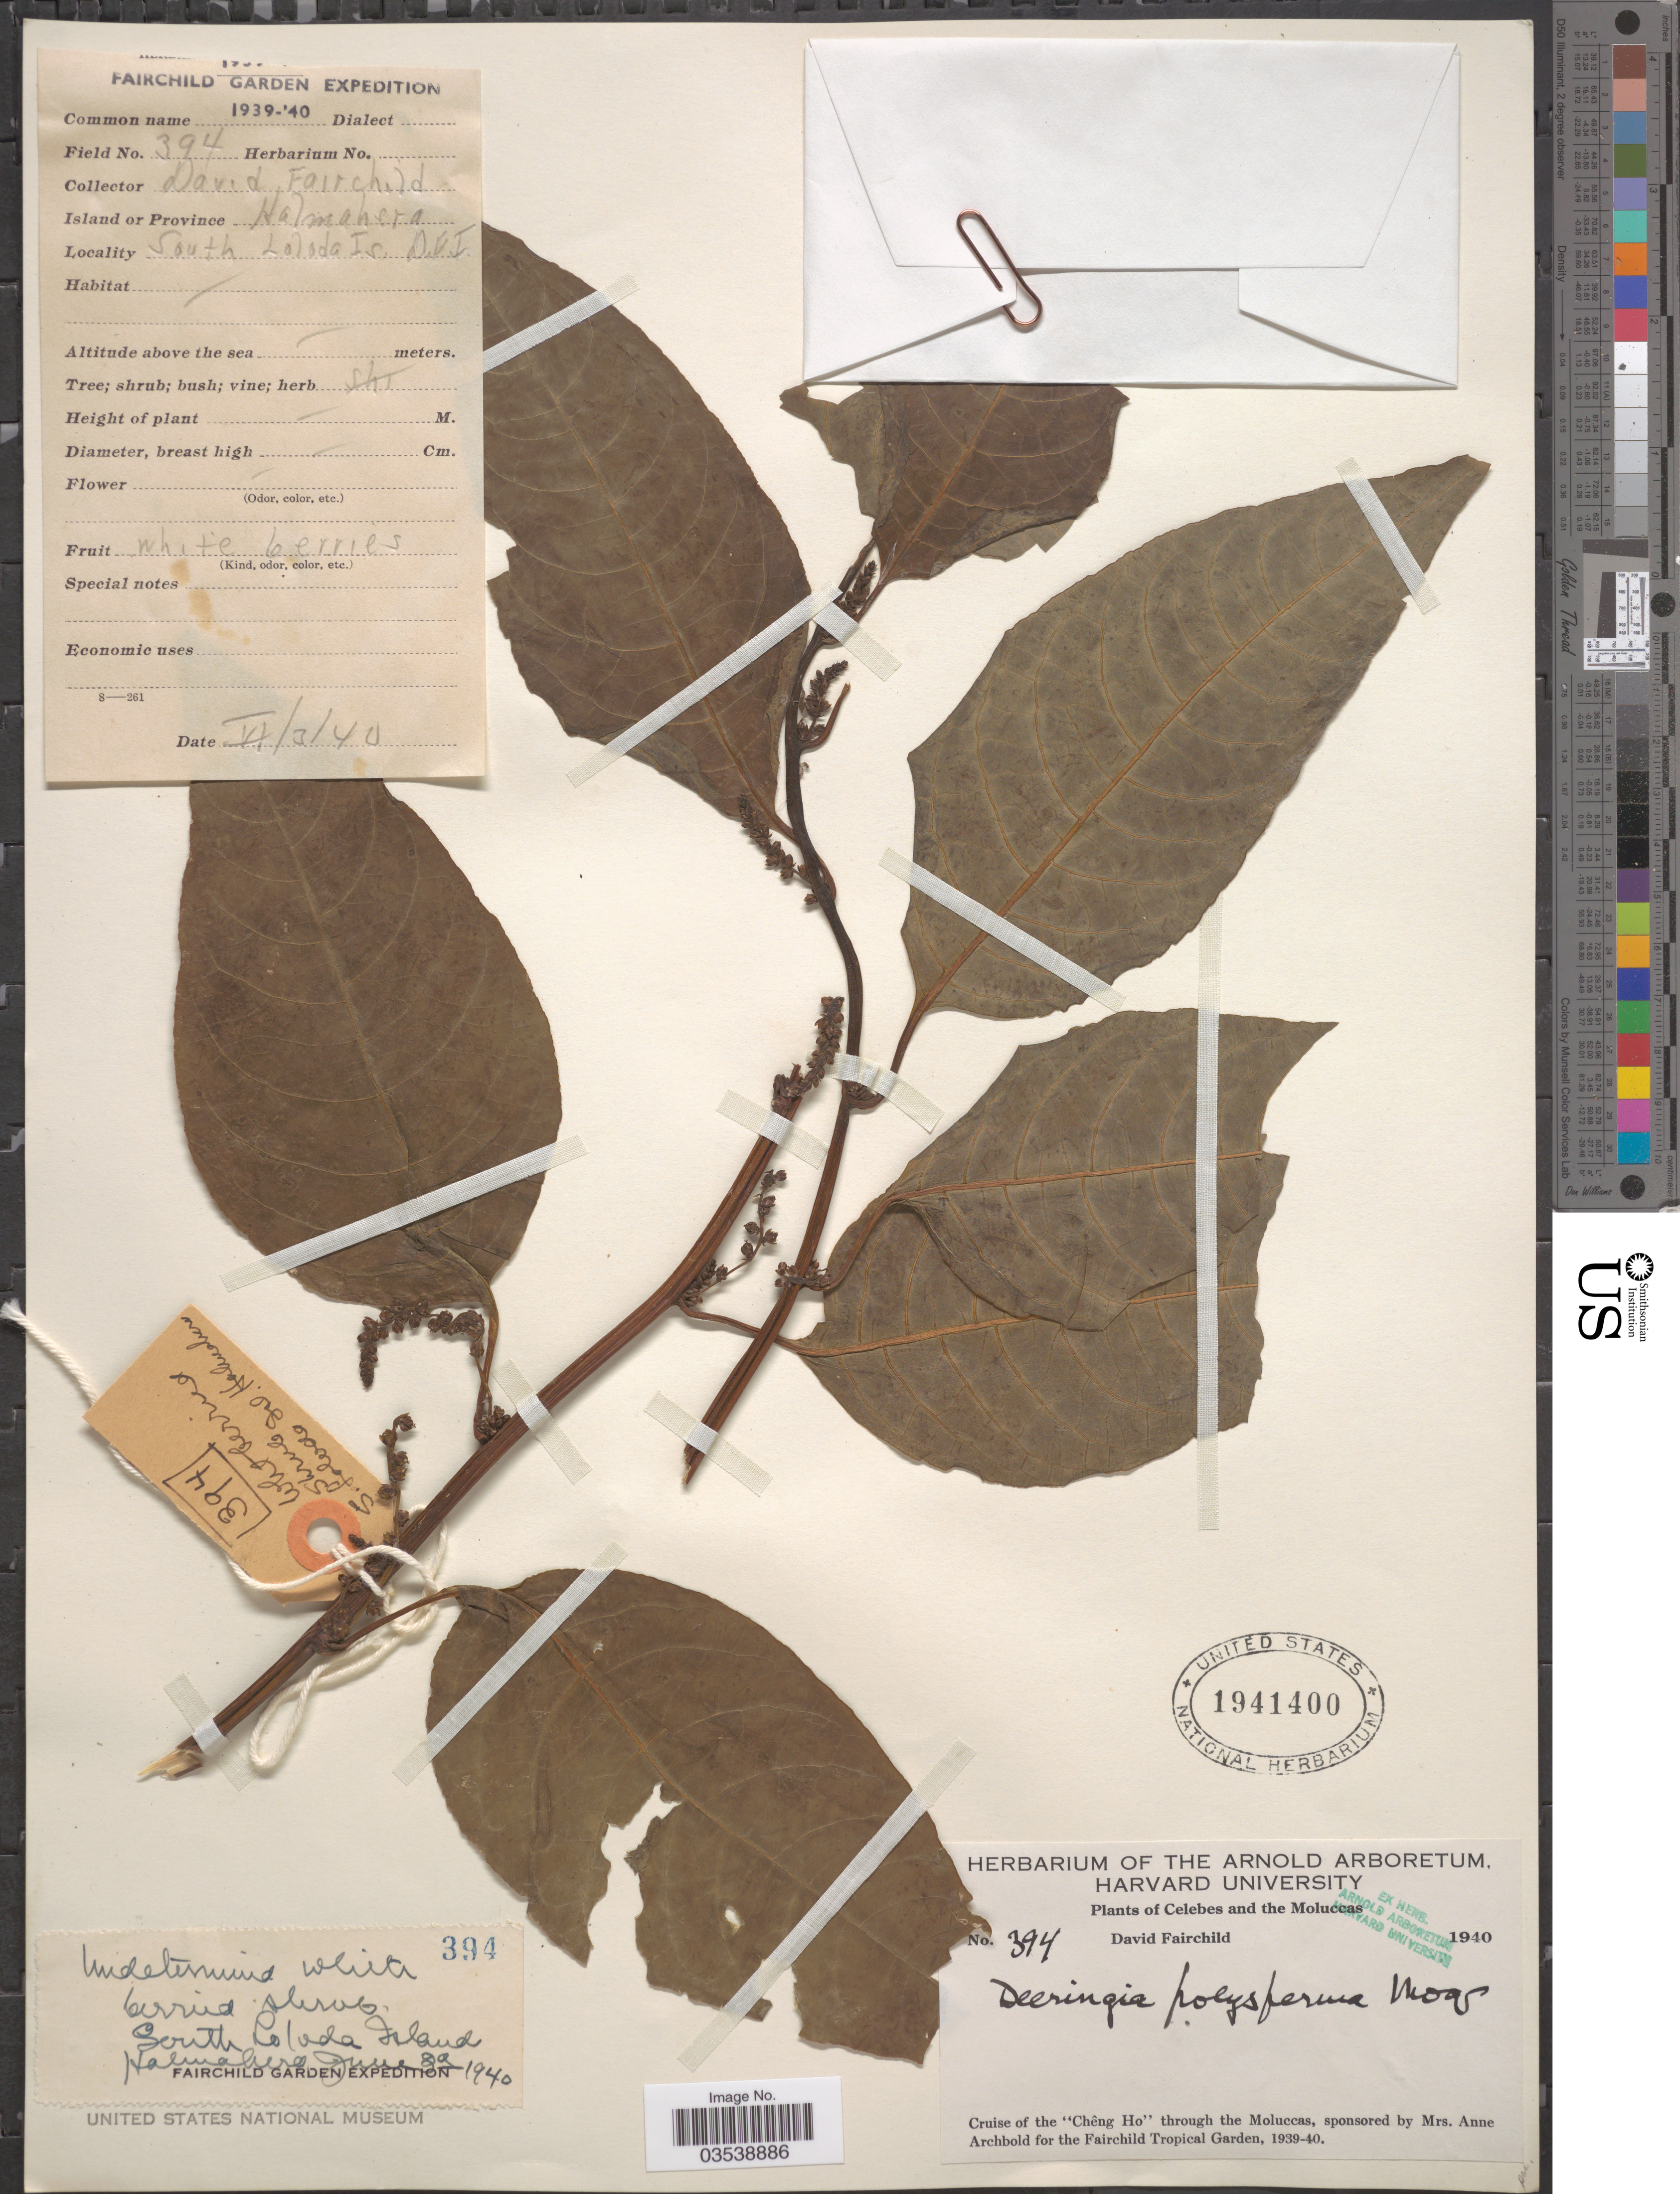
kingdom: Plantae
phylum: Tracheophyta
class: Magnoliopsida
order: Caryophyllales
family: Amaranthaceae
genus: Deeringia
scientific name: Deeringia polysperma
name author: (Roxb.) Moq.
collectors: D. Fairchild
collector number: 394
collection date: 1940-06-03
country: Indonesia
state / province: Maluku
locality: Celebes and the Moluccas. Province Halmahera. South Loloda Island. D. E. [interpreted] I.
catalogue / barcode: US 1941400